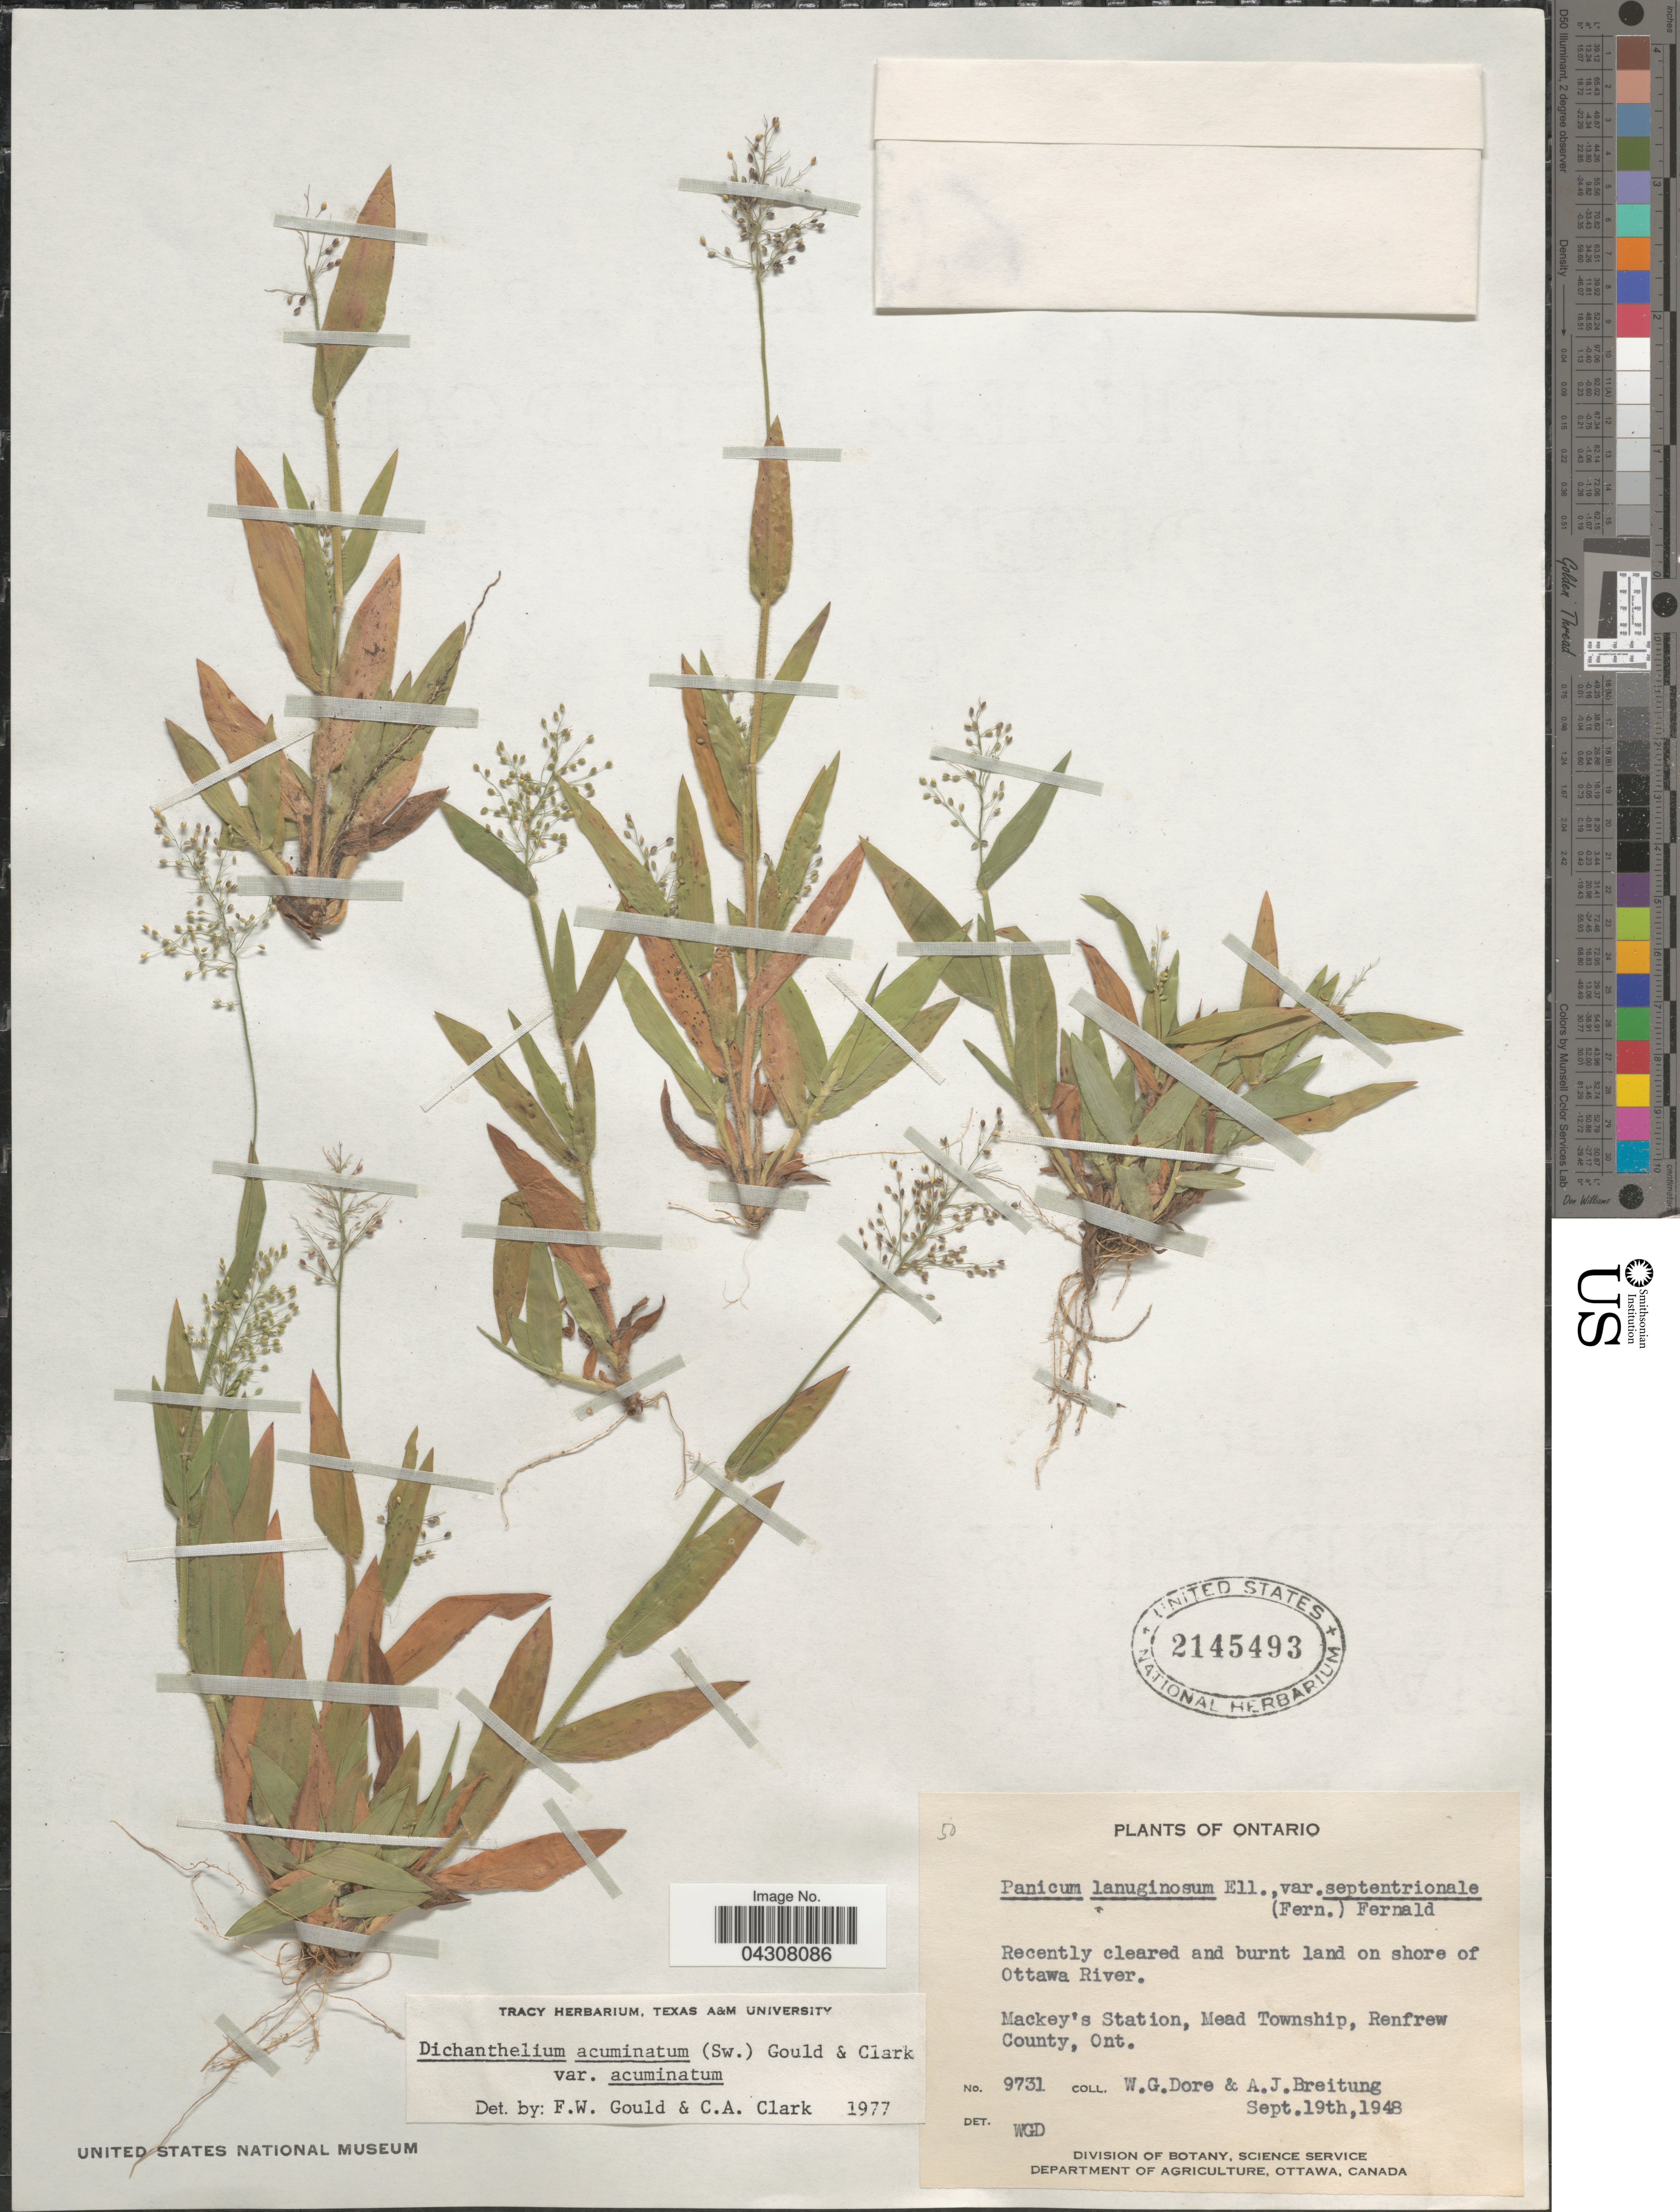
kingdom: Plantae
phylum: Tracheophyta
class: Liliopsida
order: Poales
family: Poaceae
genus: Dichanthelium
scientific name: Dichanthelium acuminatum var. acuminatum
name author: (Sw.) Gould & C.A. Clark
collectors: W. Dore & A. Breitung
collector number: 9731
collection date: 1948-09-19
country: Canada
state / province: Ontario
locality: Recently cleared and burnt land on shore of Ottawa River. Mackey's Station, Mead Township, Renfrew County.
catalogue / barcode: US 2145493